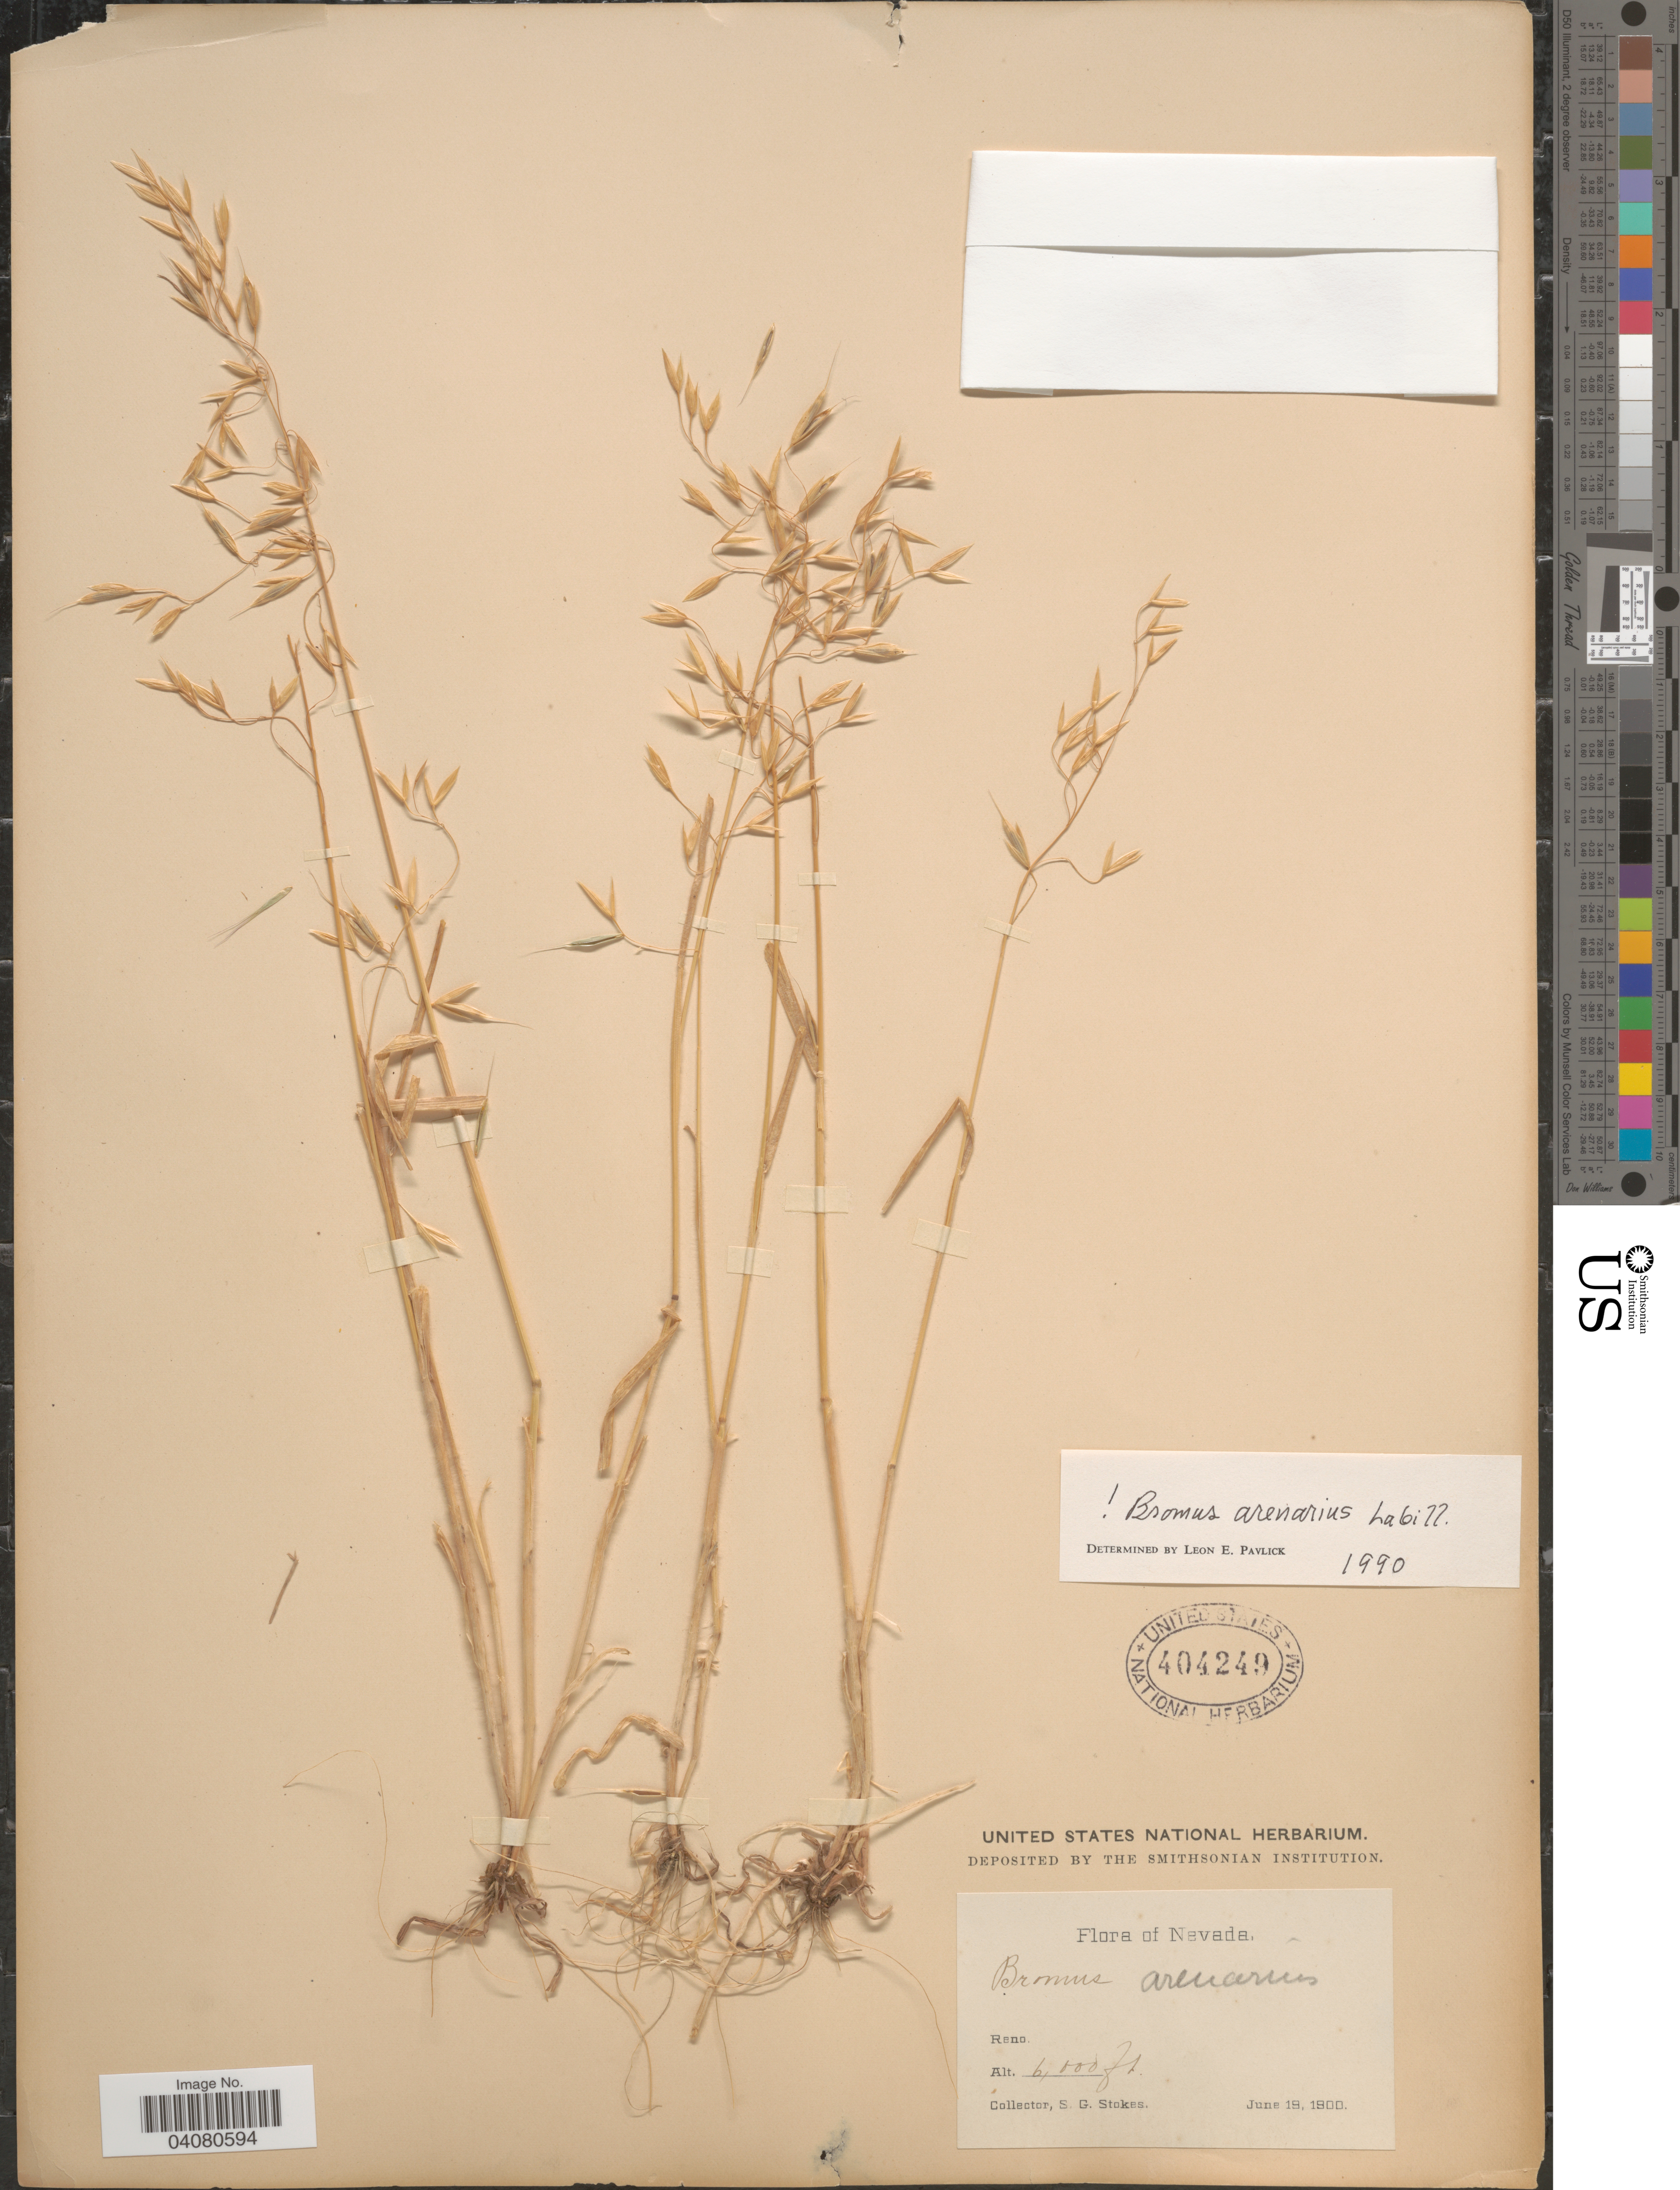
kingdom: Plantae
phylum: Tracheophyta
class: Liliopsida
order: Poales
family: Poaceae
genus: Bromus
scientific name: Bromus arizonicus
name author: (Shear) Stebbins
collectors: S. G. Stokes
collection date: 1900-06-19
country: United States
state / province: Nevada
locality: Reno.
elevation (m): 1829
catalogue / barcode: US 404249